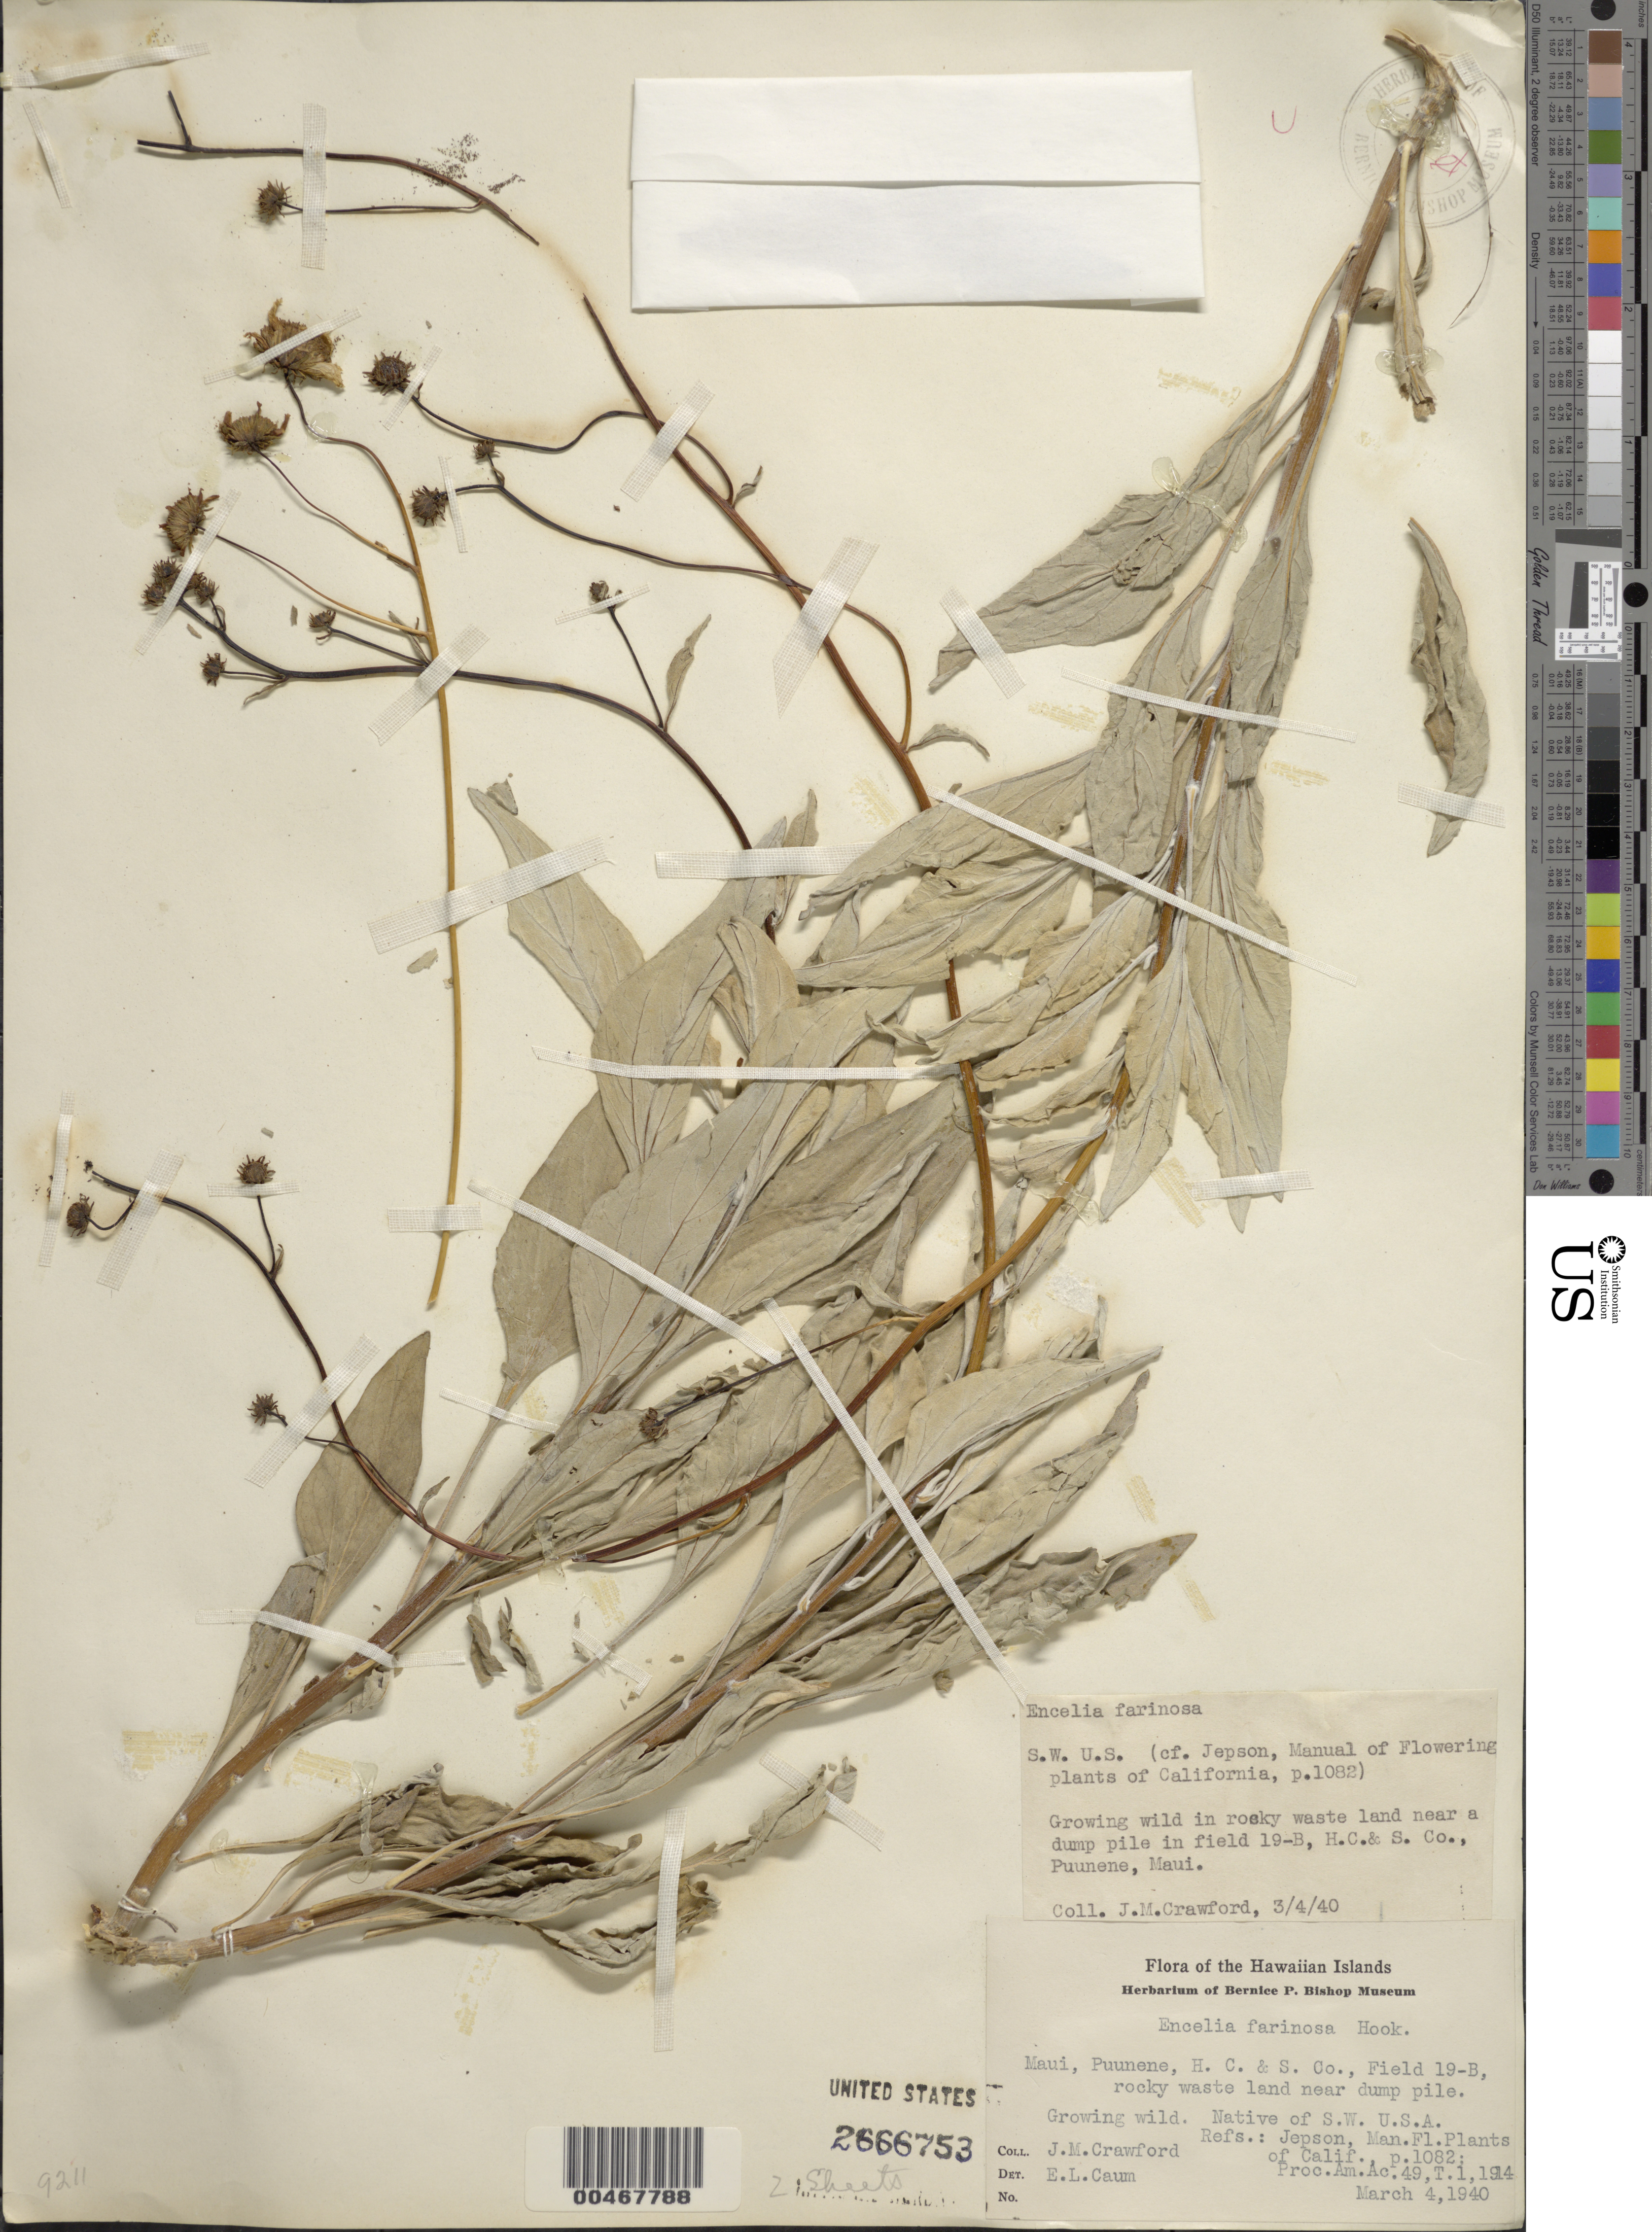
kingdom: Plantae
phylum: Tracheophyta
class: Magnoliopsida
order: Asterales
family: Asteraceae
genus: Encelia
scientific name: Encelia farinosa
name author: A. Gray ex Torr. in Emory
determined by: Caum, E. L.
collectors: J. Crawford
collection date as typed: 4 Mar 1940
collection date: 1940-03-04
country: United States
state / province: Hawaii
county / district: Maui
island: Maui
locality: Puunene, H.C. & S. Co., Field 19-B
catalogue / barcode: US 2666753